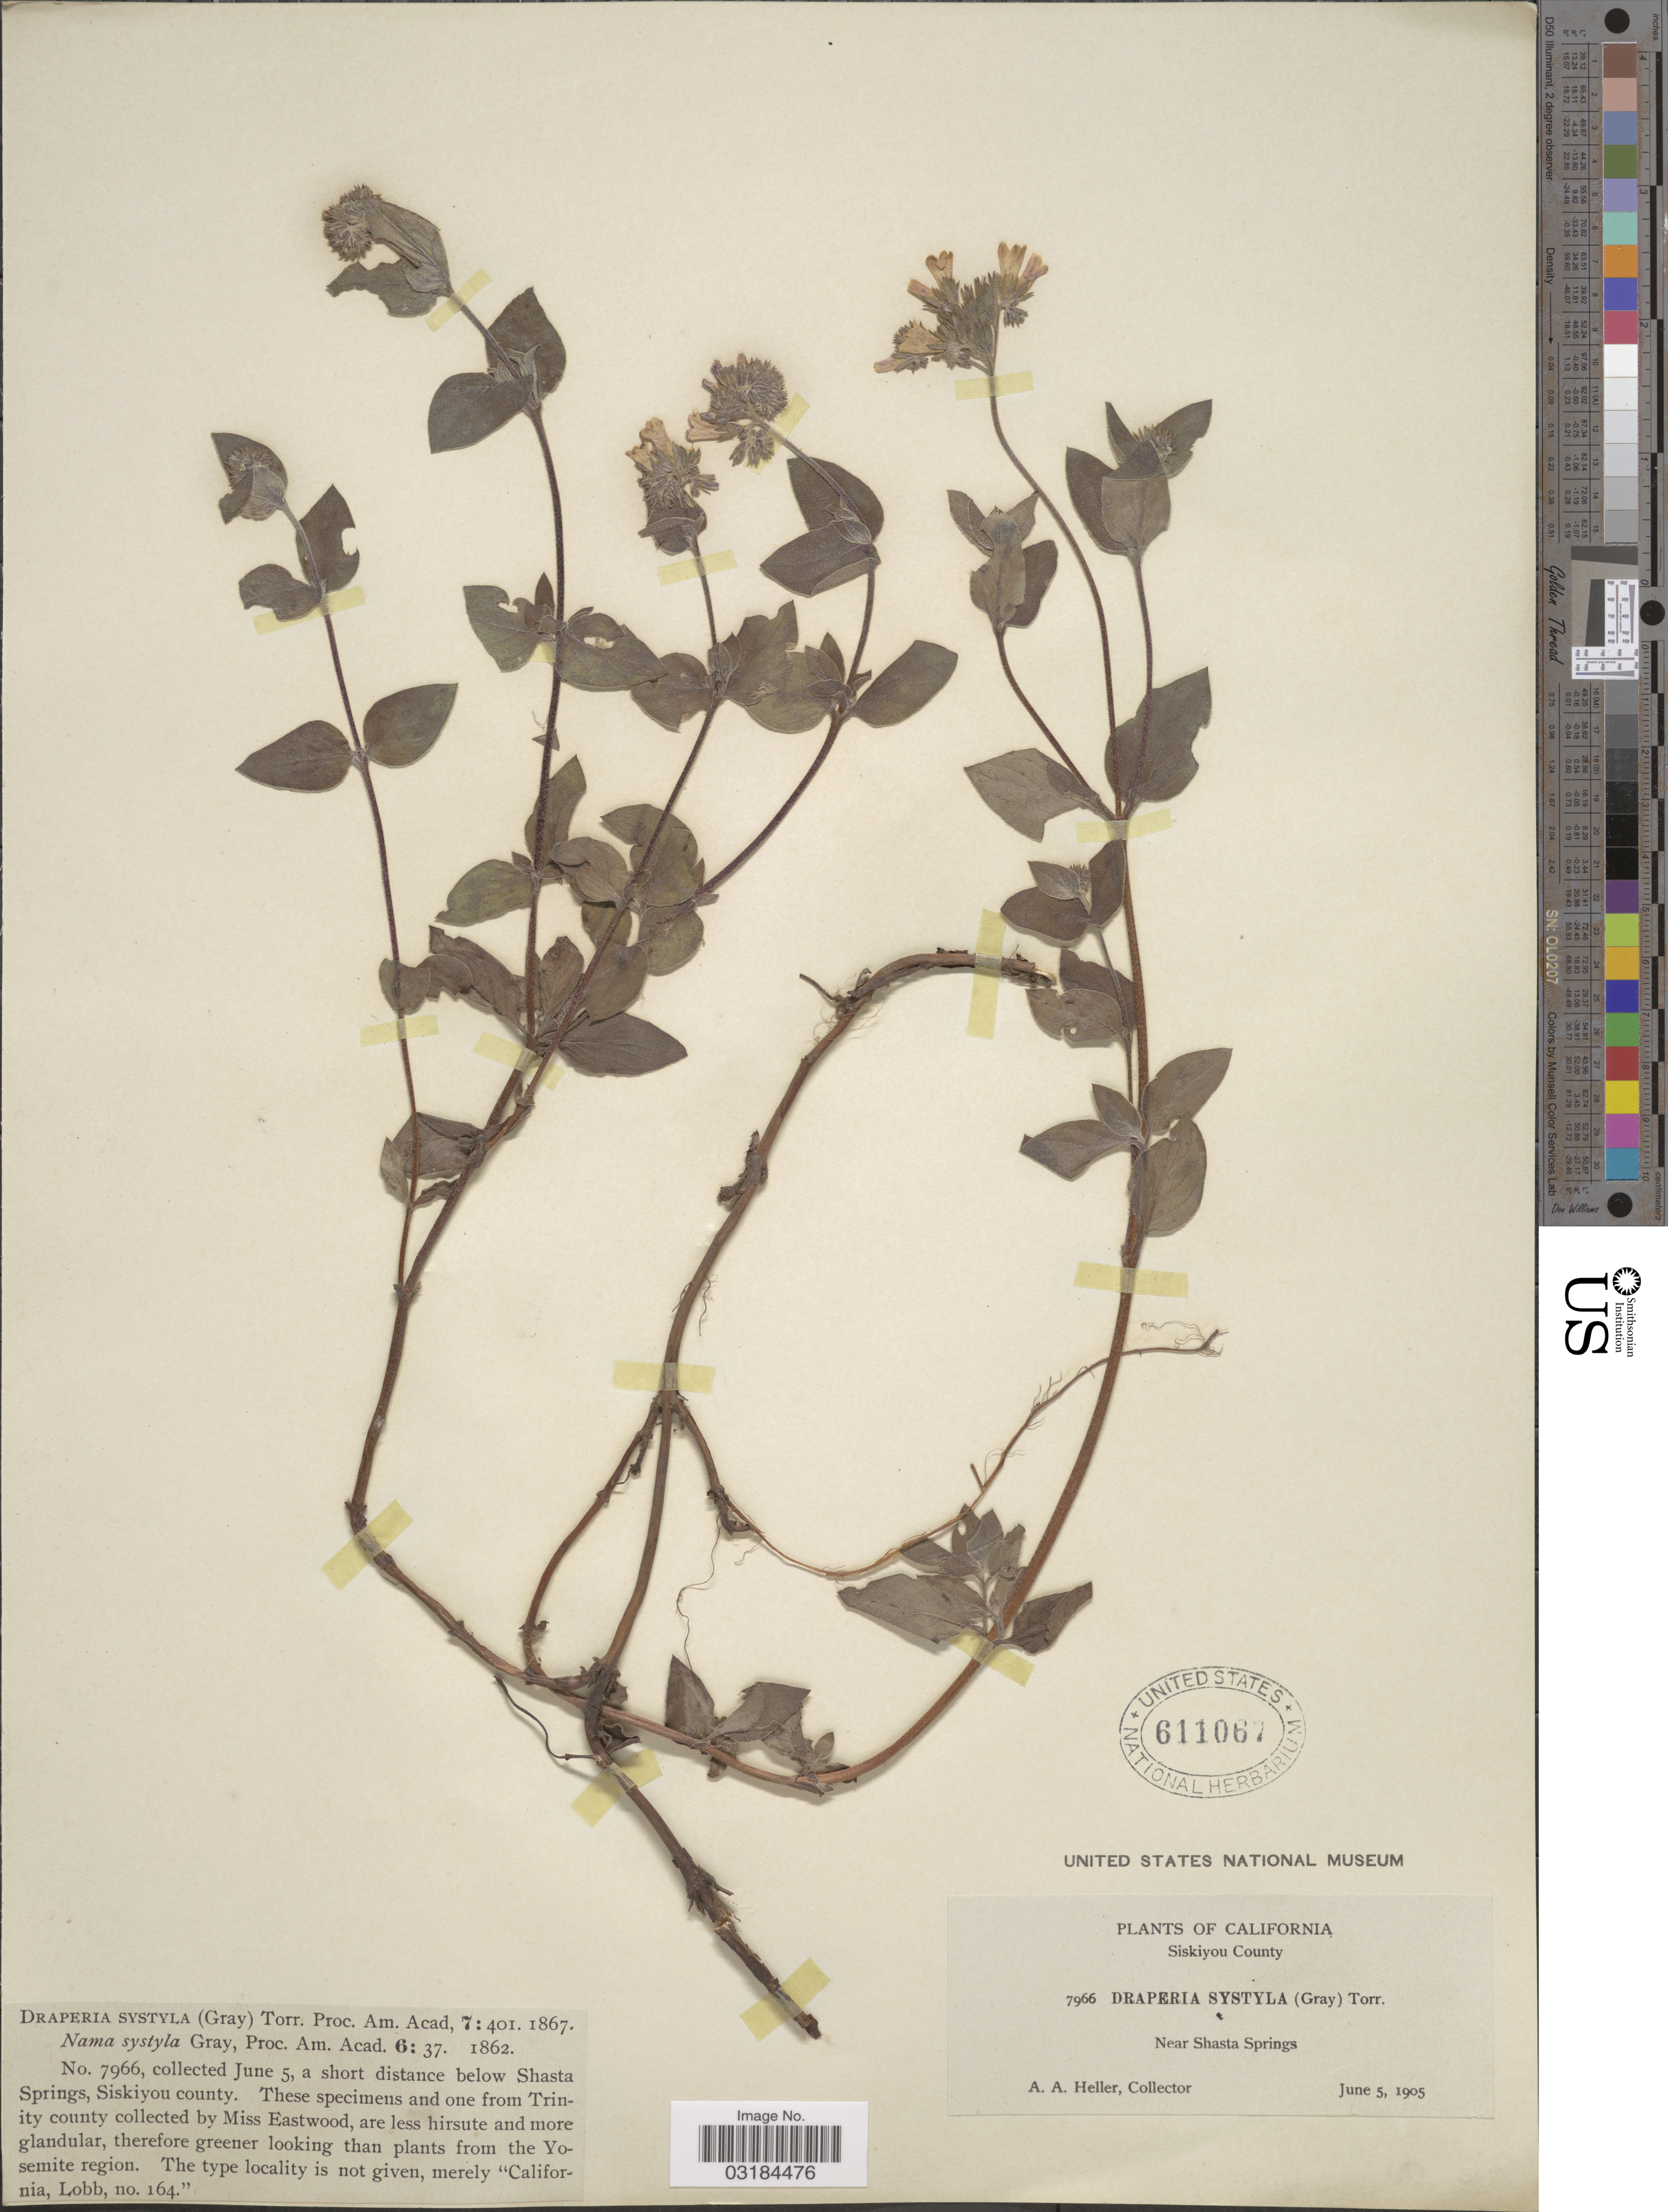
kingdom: Plantae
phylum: Tracheophyta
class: Magnoliopsida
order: Boraginales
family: Hydrophyllaceae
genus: Draperia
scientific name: Draperia systyla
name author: (A. Gray) Torr.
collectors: A. A. Heller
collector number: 7966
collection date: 1905-06-05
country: United States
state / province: California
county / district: Siskiyou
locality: A short distance below Shasta Springs Siskiyou county.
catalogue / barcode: US 611067